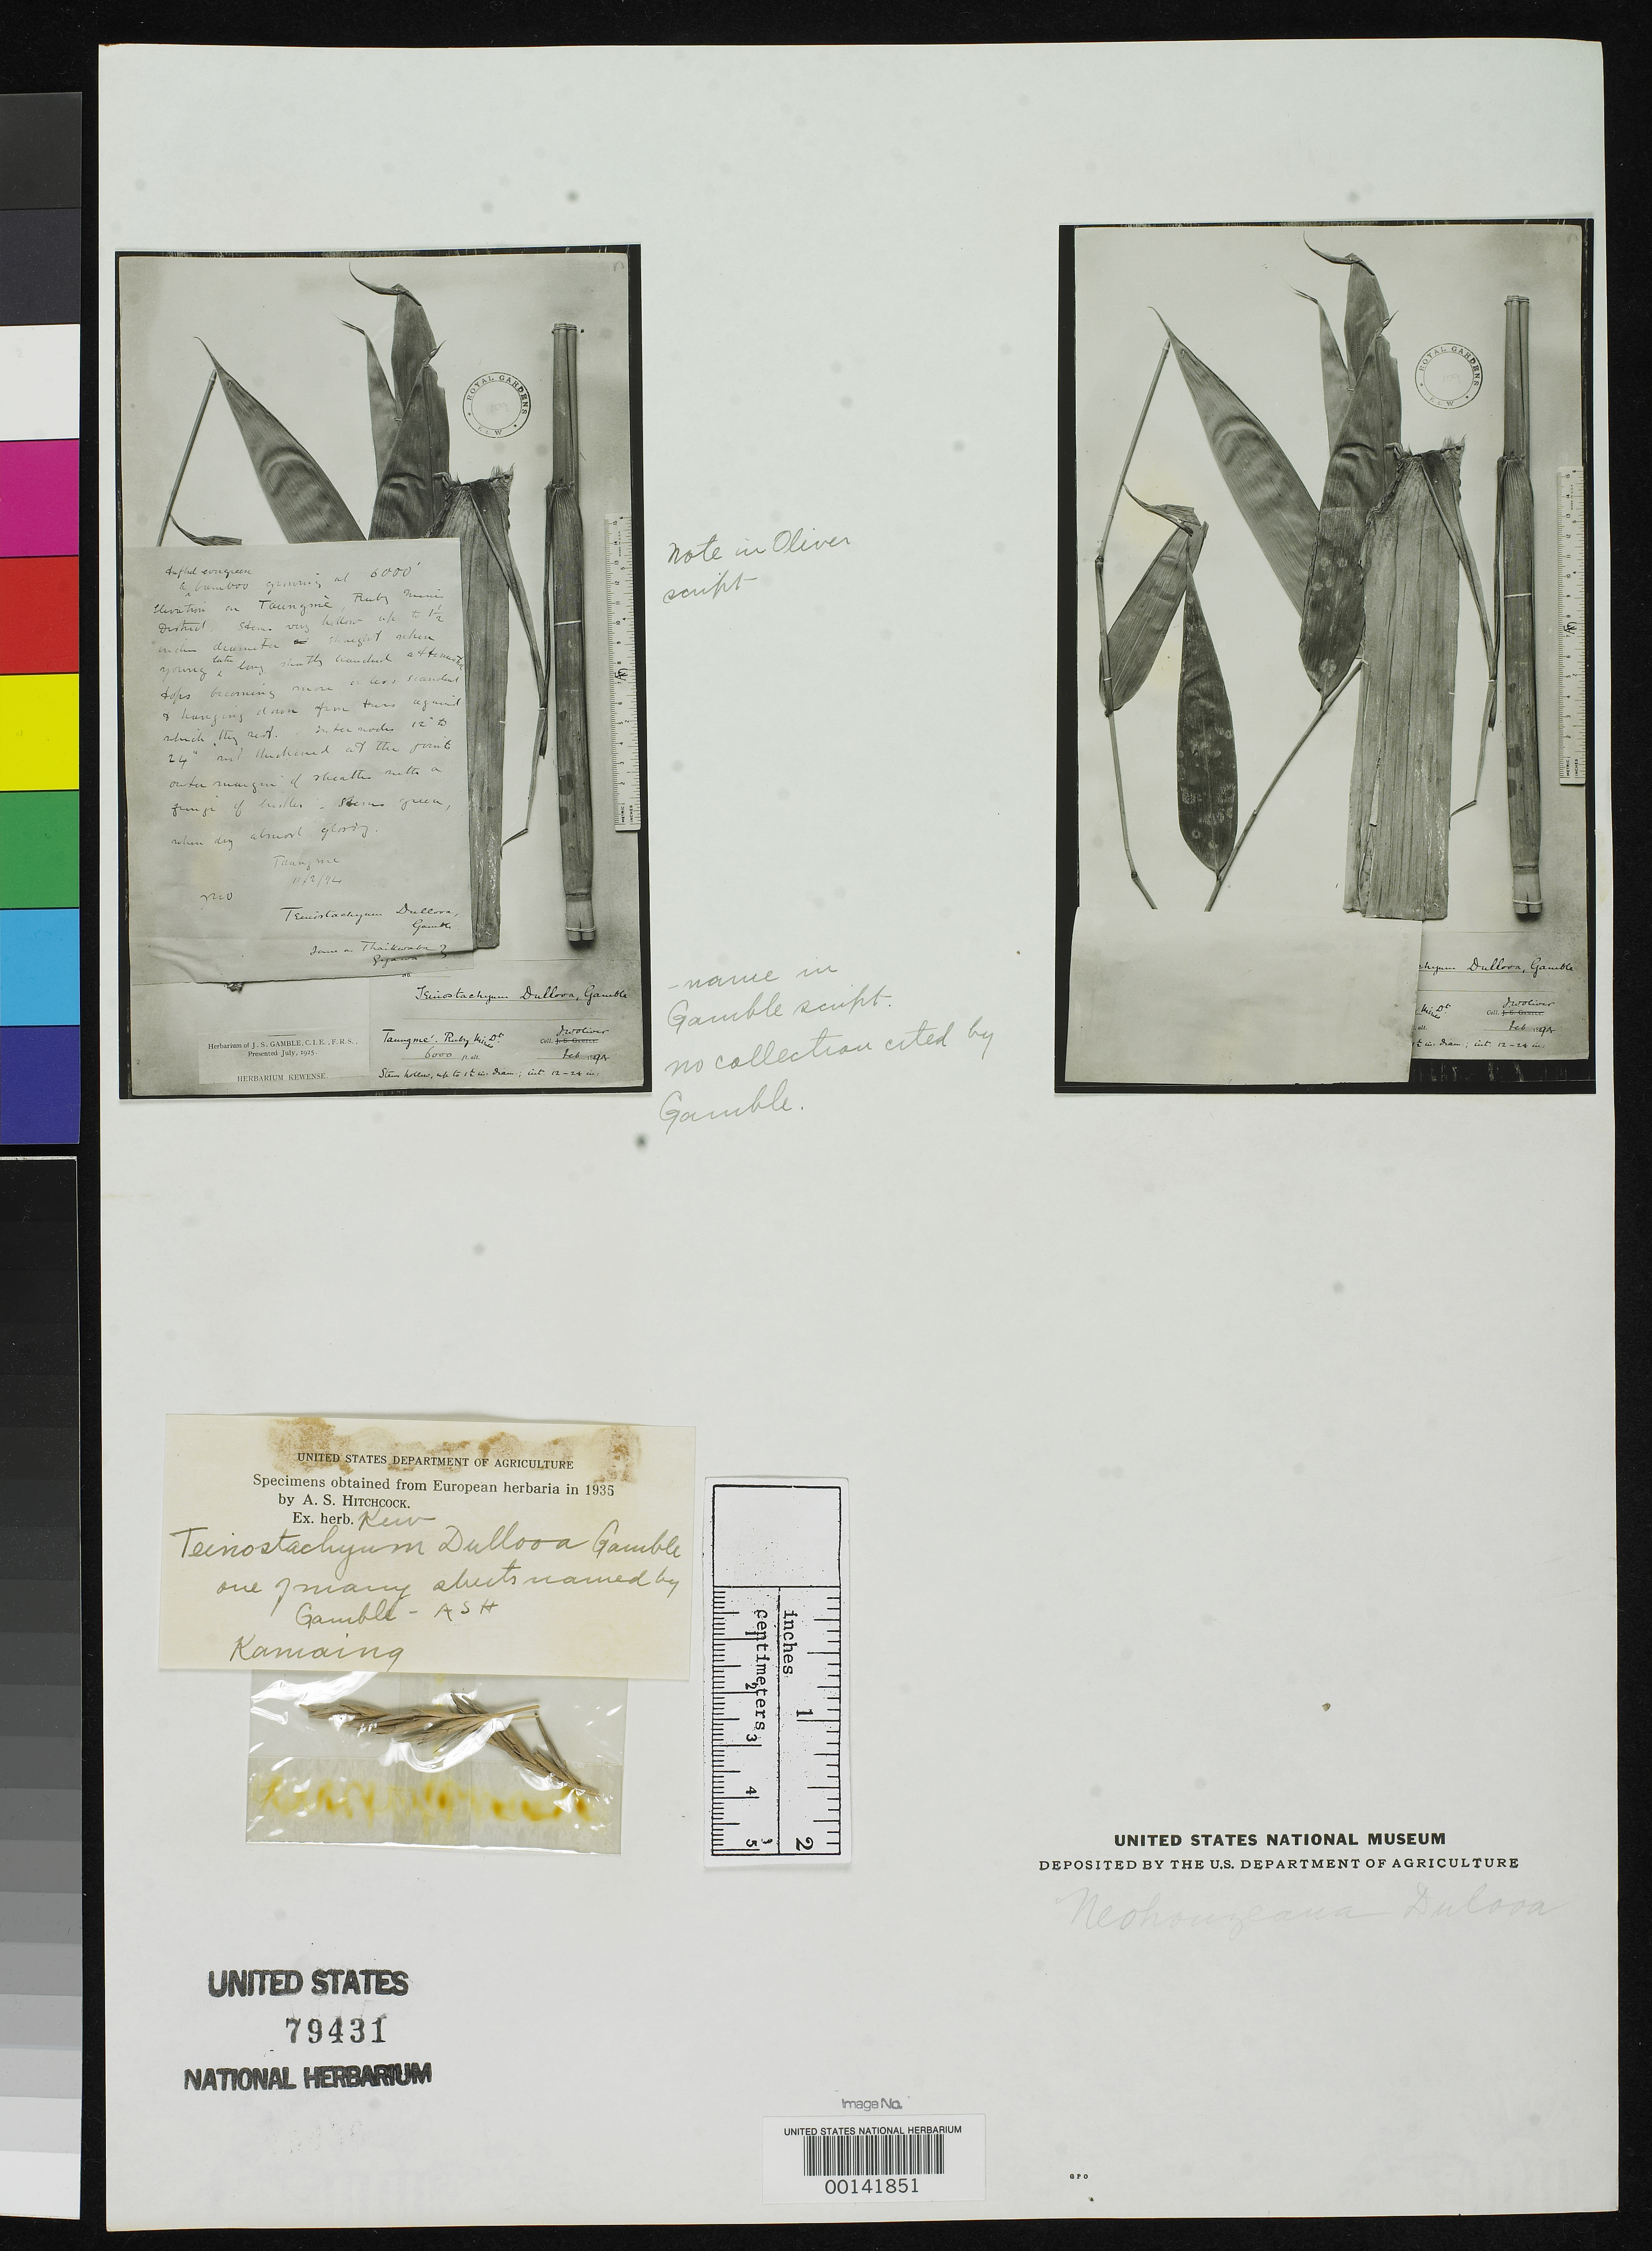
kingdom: Plantae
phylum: Tracheophyta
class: Liliopsida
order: Poales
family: Poaceae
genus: Teinostachyum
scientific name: Teinostachyum dullooa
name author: Gamble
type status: Type Fragment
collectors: J. W. Oliver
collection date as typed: Feb 1894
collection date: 1894-02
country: India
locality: Taungme. Ruby Mines.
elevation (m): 1829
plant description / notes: Fragment from paratype.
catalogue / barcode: US 79431